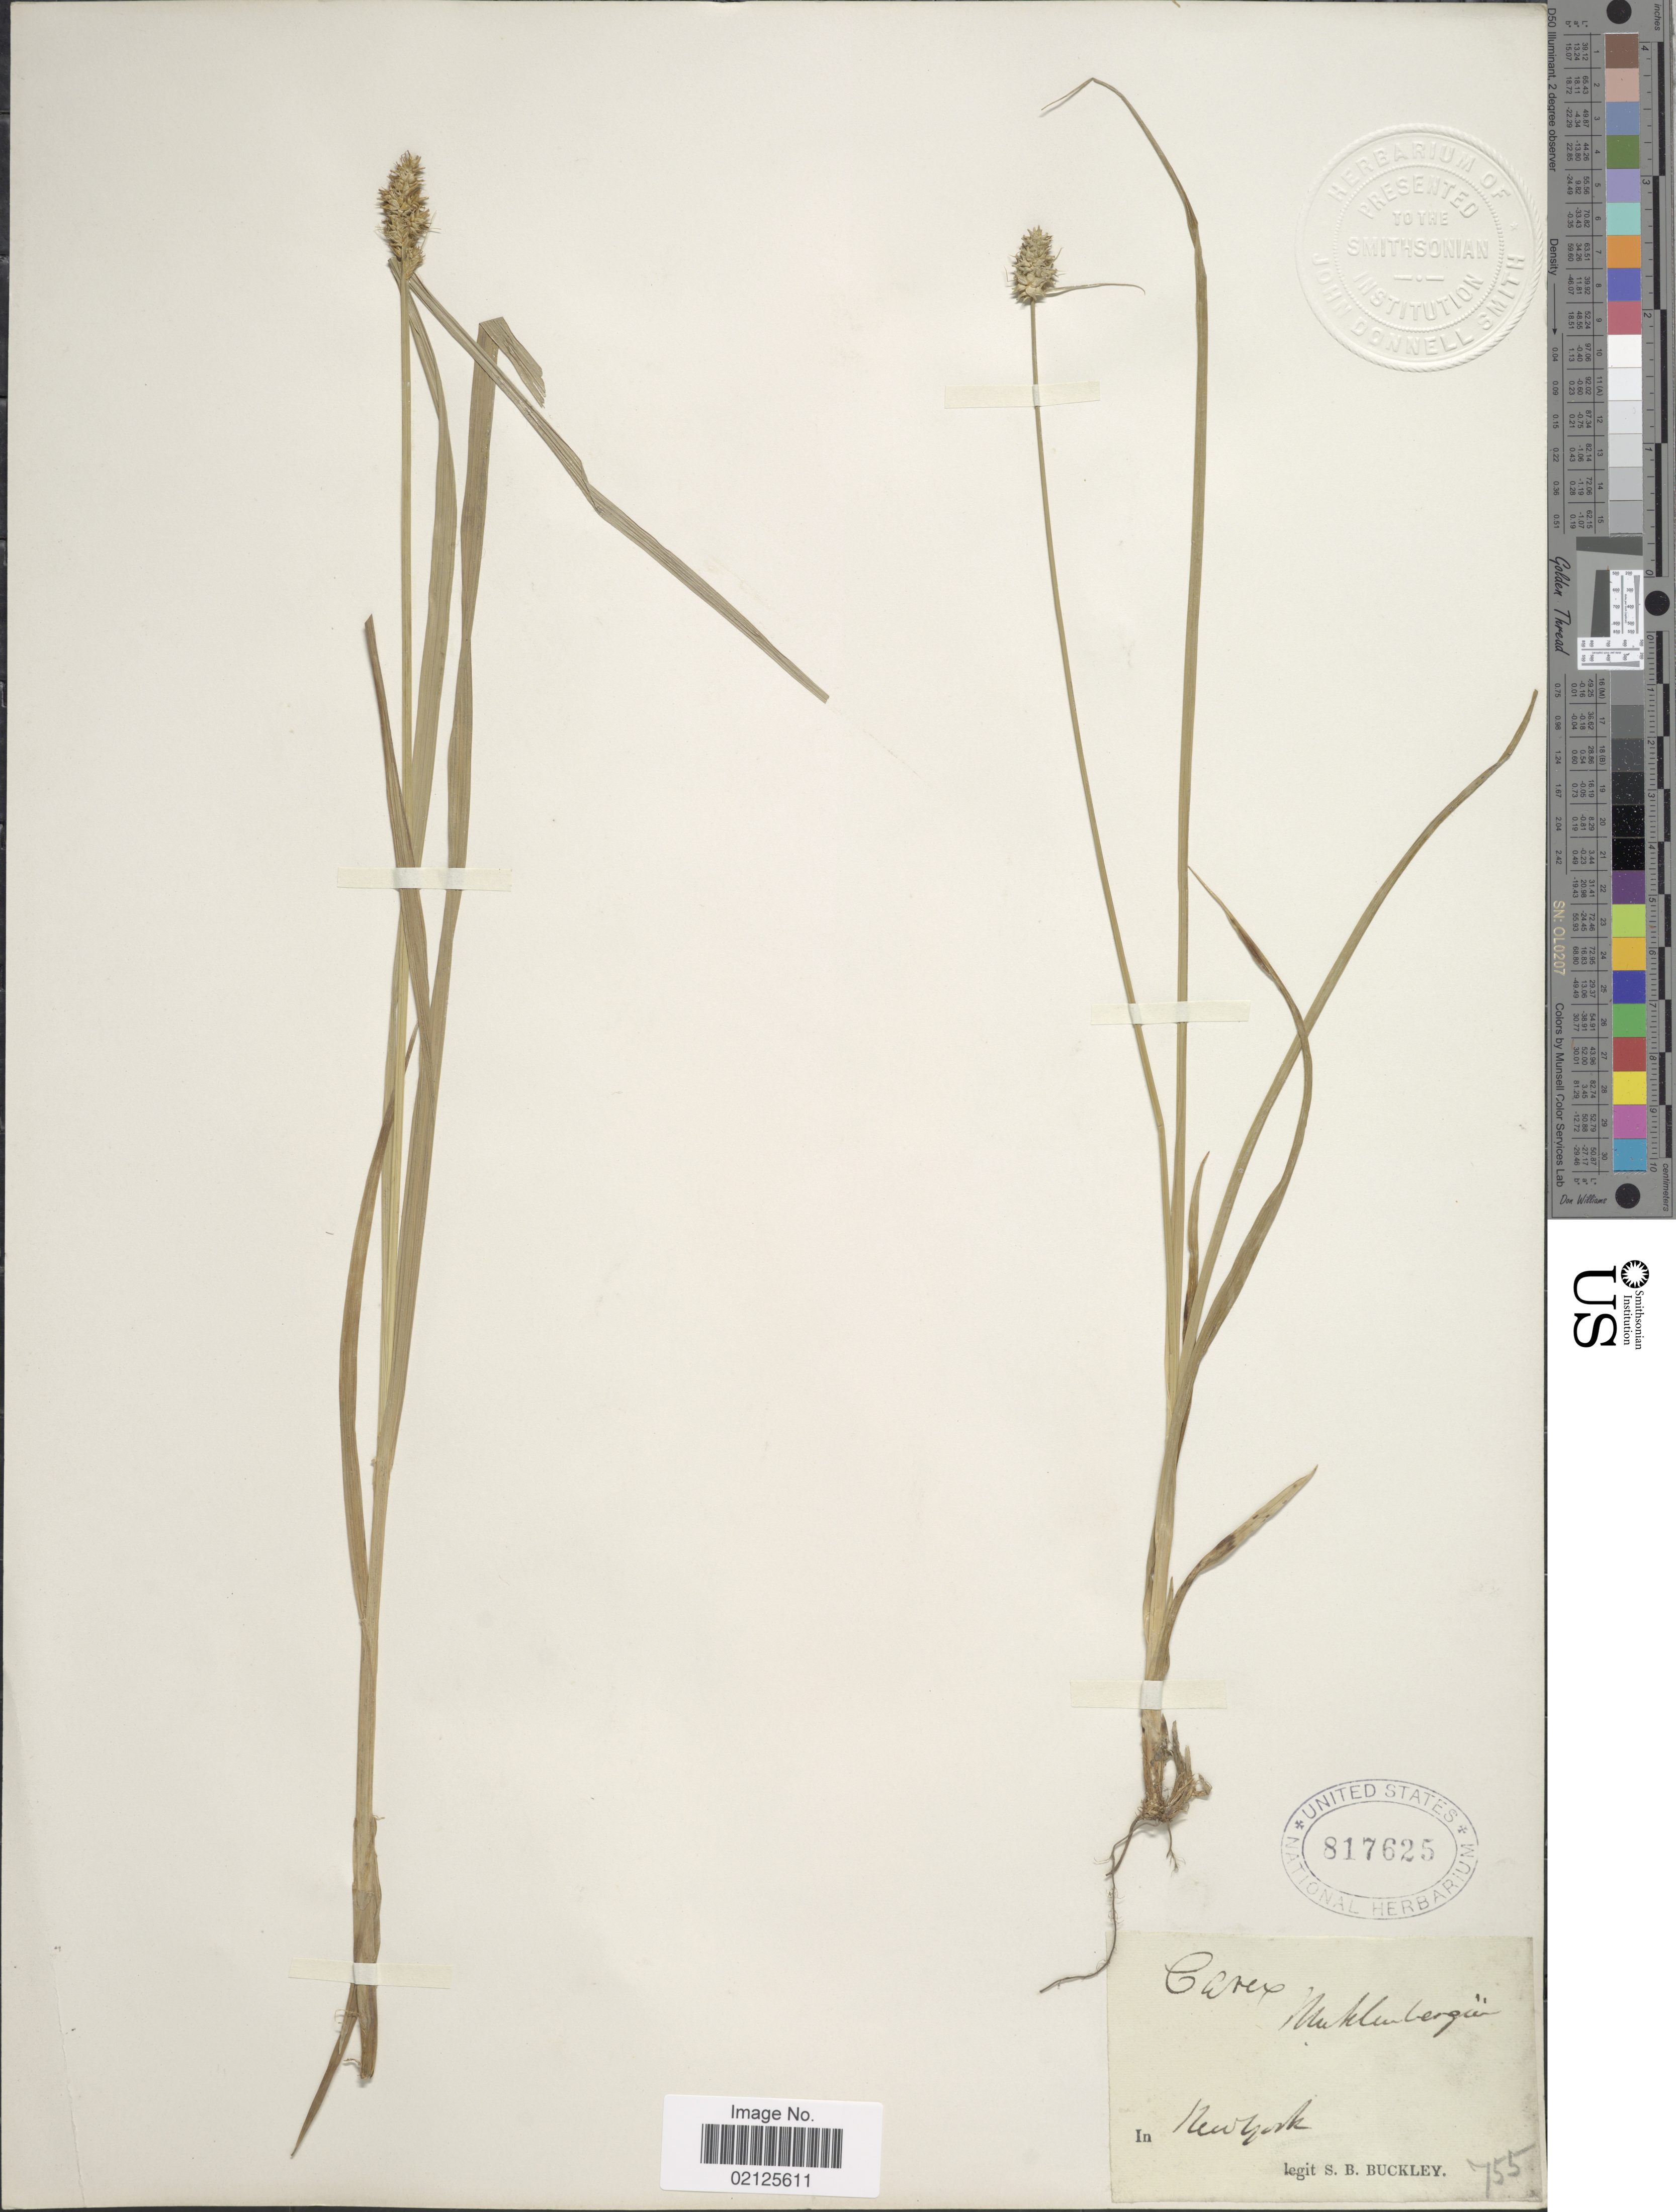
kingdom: Plantae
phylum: Tracheophyta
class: Liliopsida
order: Poales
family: Cyperaceae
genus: Carex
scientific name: Carex muehlenbergii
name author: Willd.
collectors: S. B. Buckley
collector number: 755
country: United States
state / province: New York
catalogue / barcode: US 817625